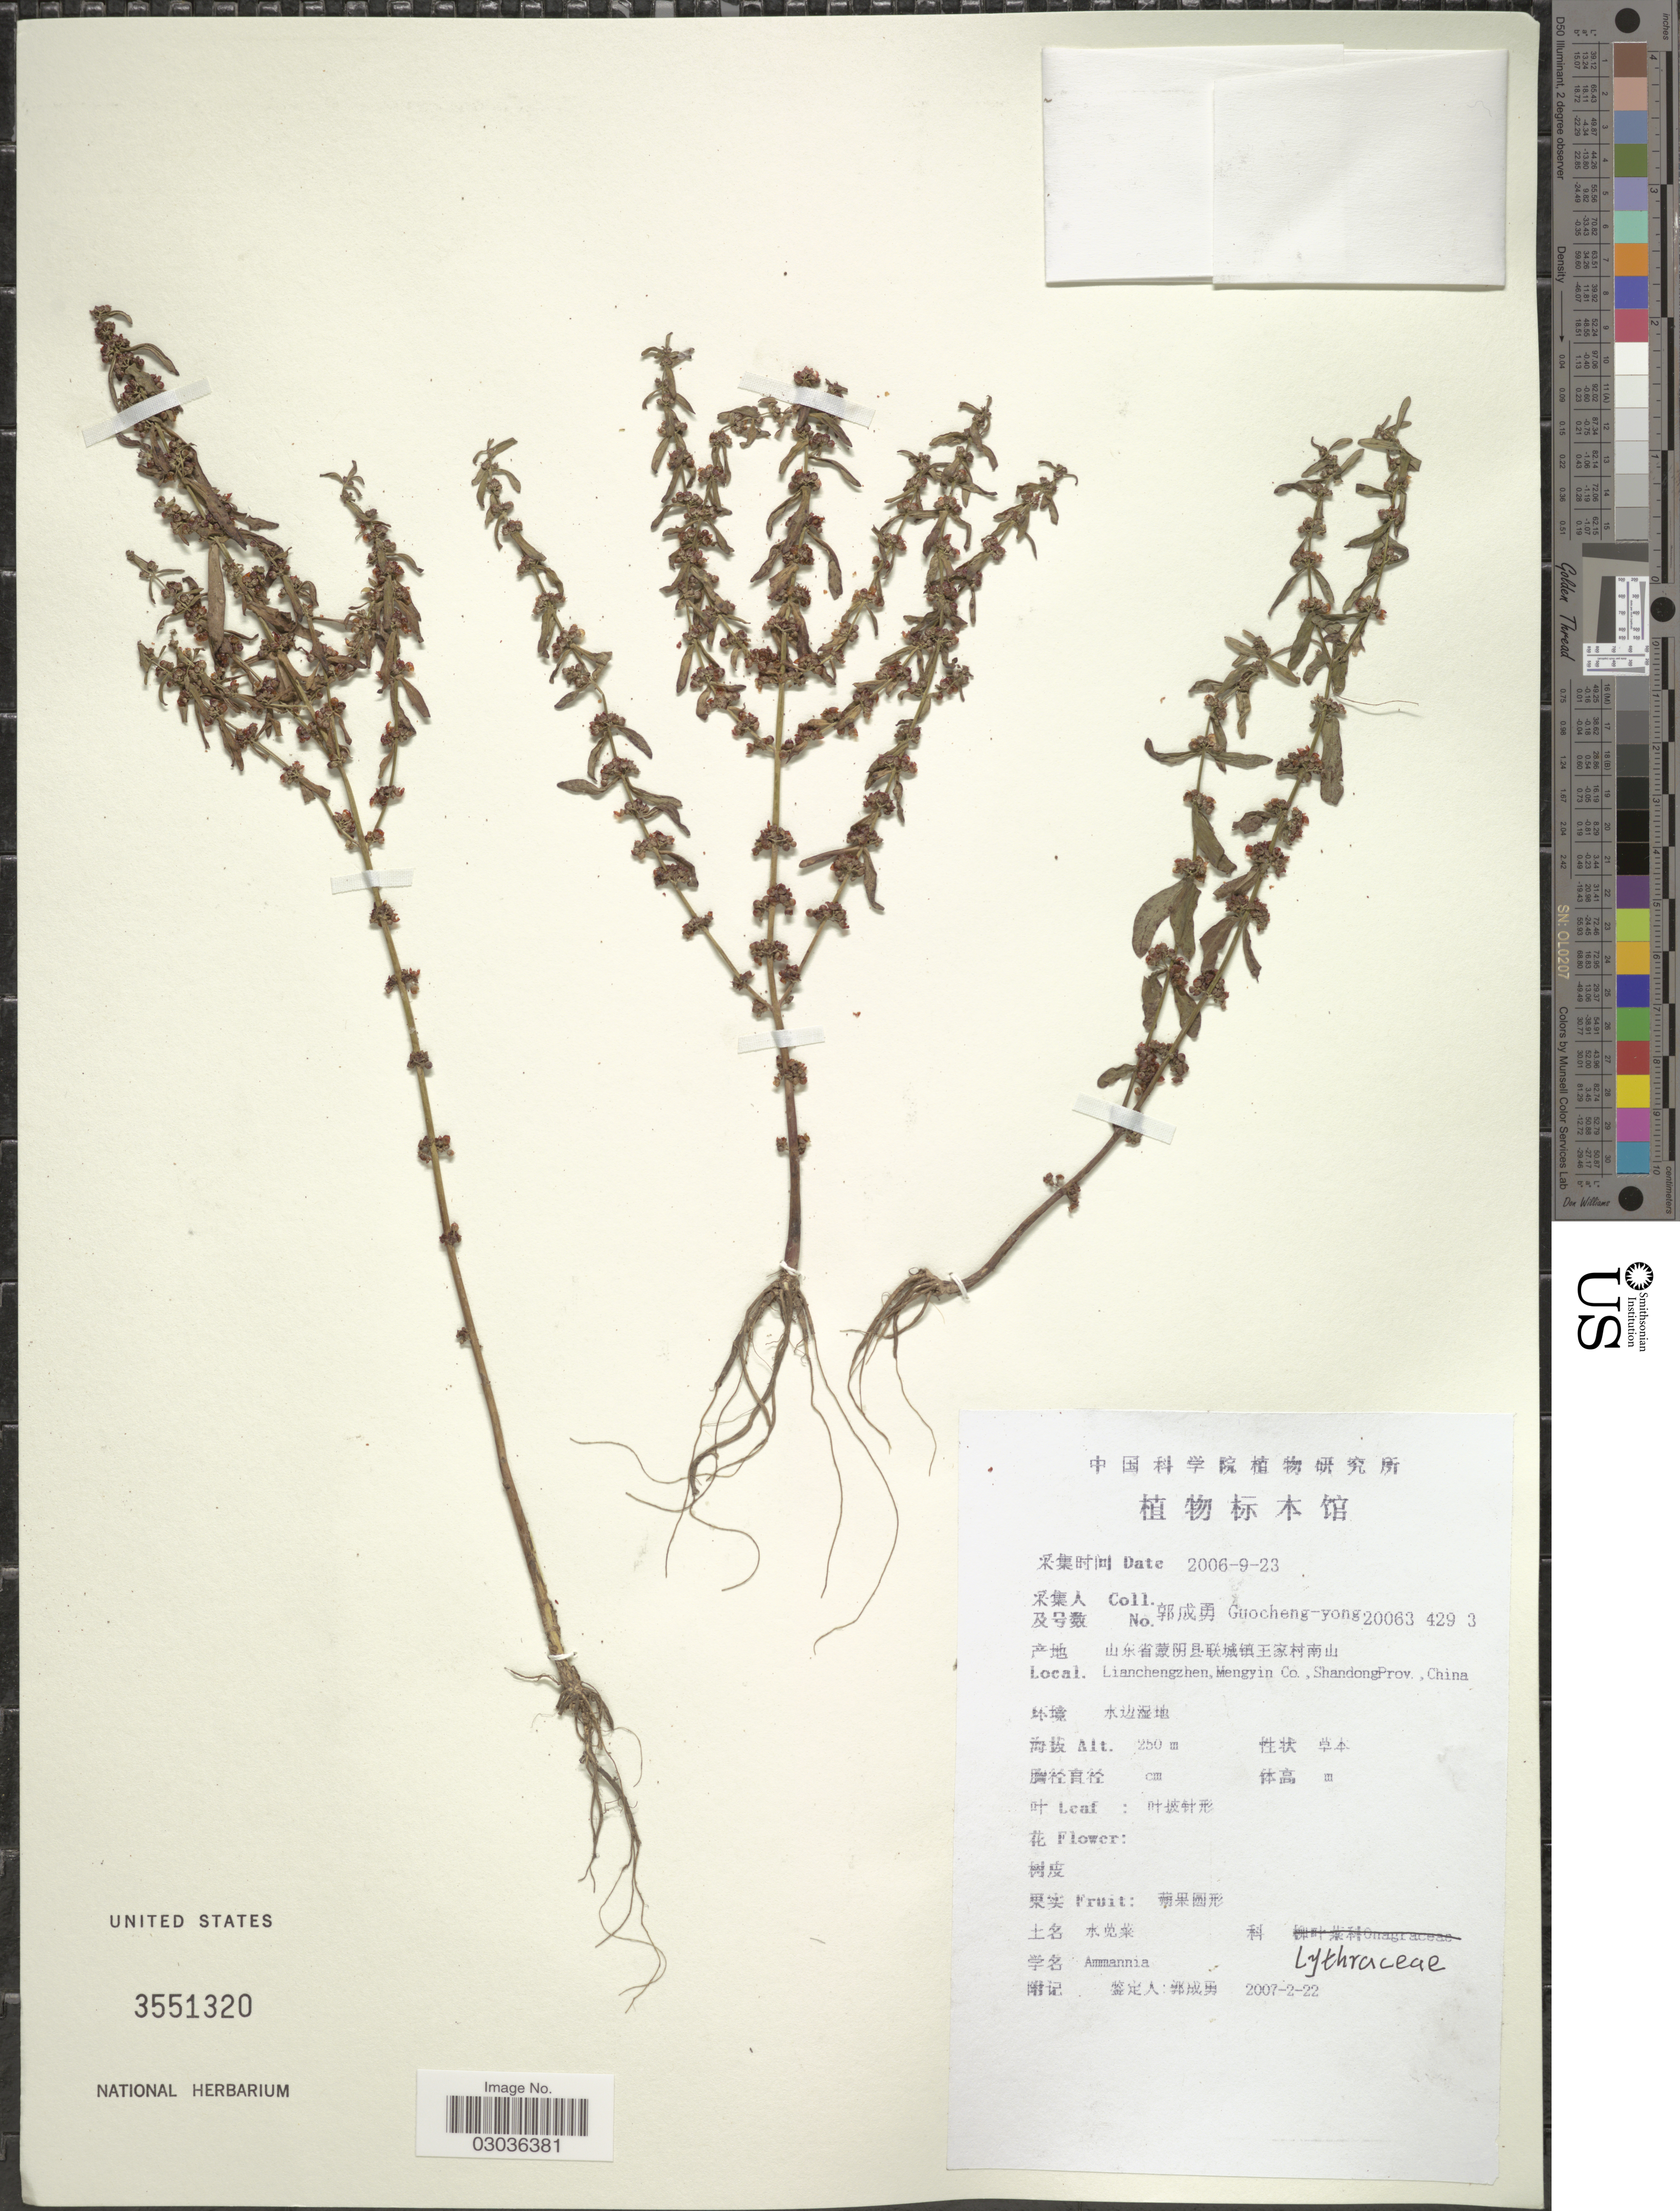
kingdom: Plantae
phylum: Tracheophyta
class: Magnoliopsida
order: Myrtales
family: Lythraceae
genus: Ammannia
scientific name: Ammannia sp.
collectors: Guo cheng-yong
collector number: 20063 429 3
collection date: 2006-09-23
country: China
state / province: Shandong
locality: Liangchengzhen, Mengyin Co.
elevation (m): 250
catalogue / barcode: US 3551320